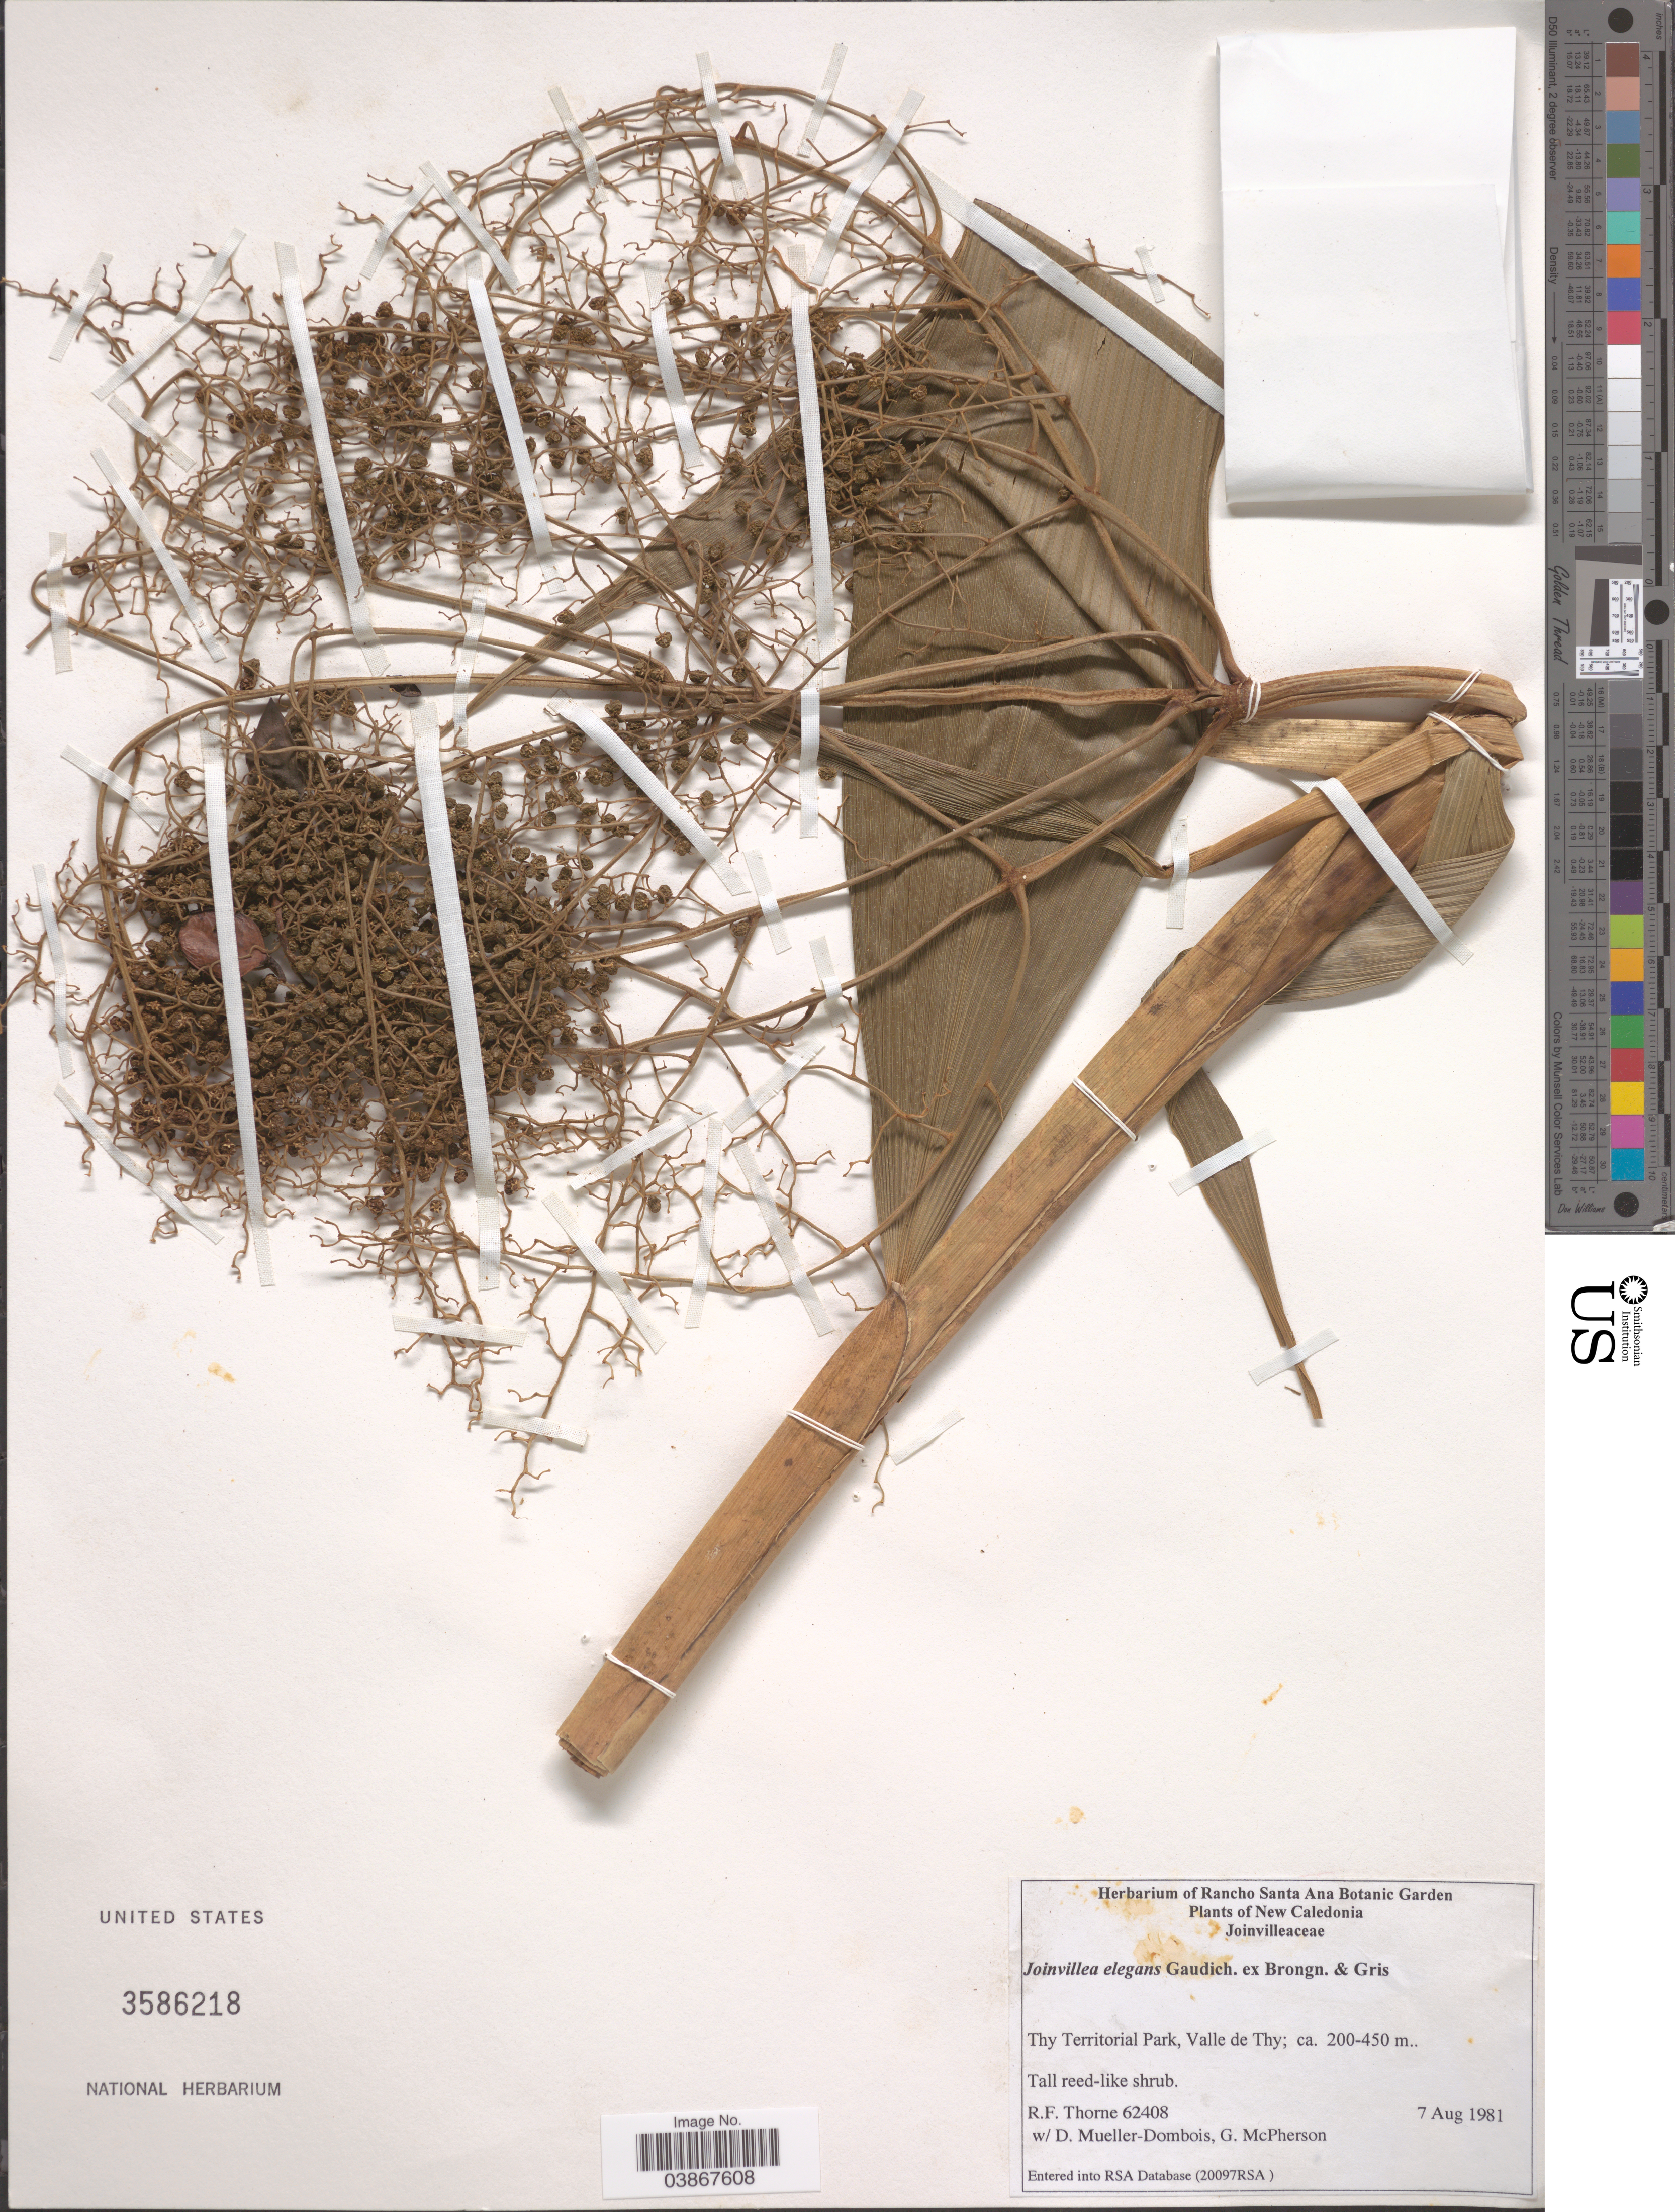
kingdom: Plantae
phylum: Tracheophyta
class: Liliopsida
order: Poales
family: Joinvilleaceae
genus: Joinvillea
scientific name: Joinvillea elegans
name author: Gaudich. ex Brongn. & Gris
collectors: R. Thorne, D. Mueller-Dombois & G. McPherson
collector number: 62408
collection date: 1981-08-07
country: New Caledonia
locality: Thy Territorial Park, Valle de Thy.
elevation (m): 200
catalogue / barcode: US 3586218